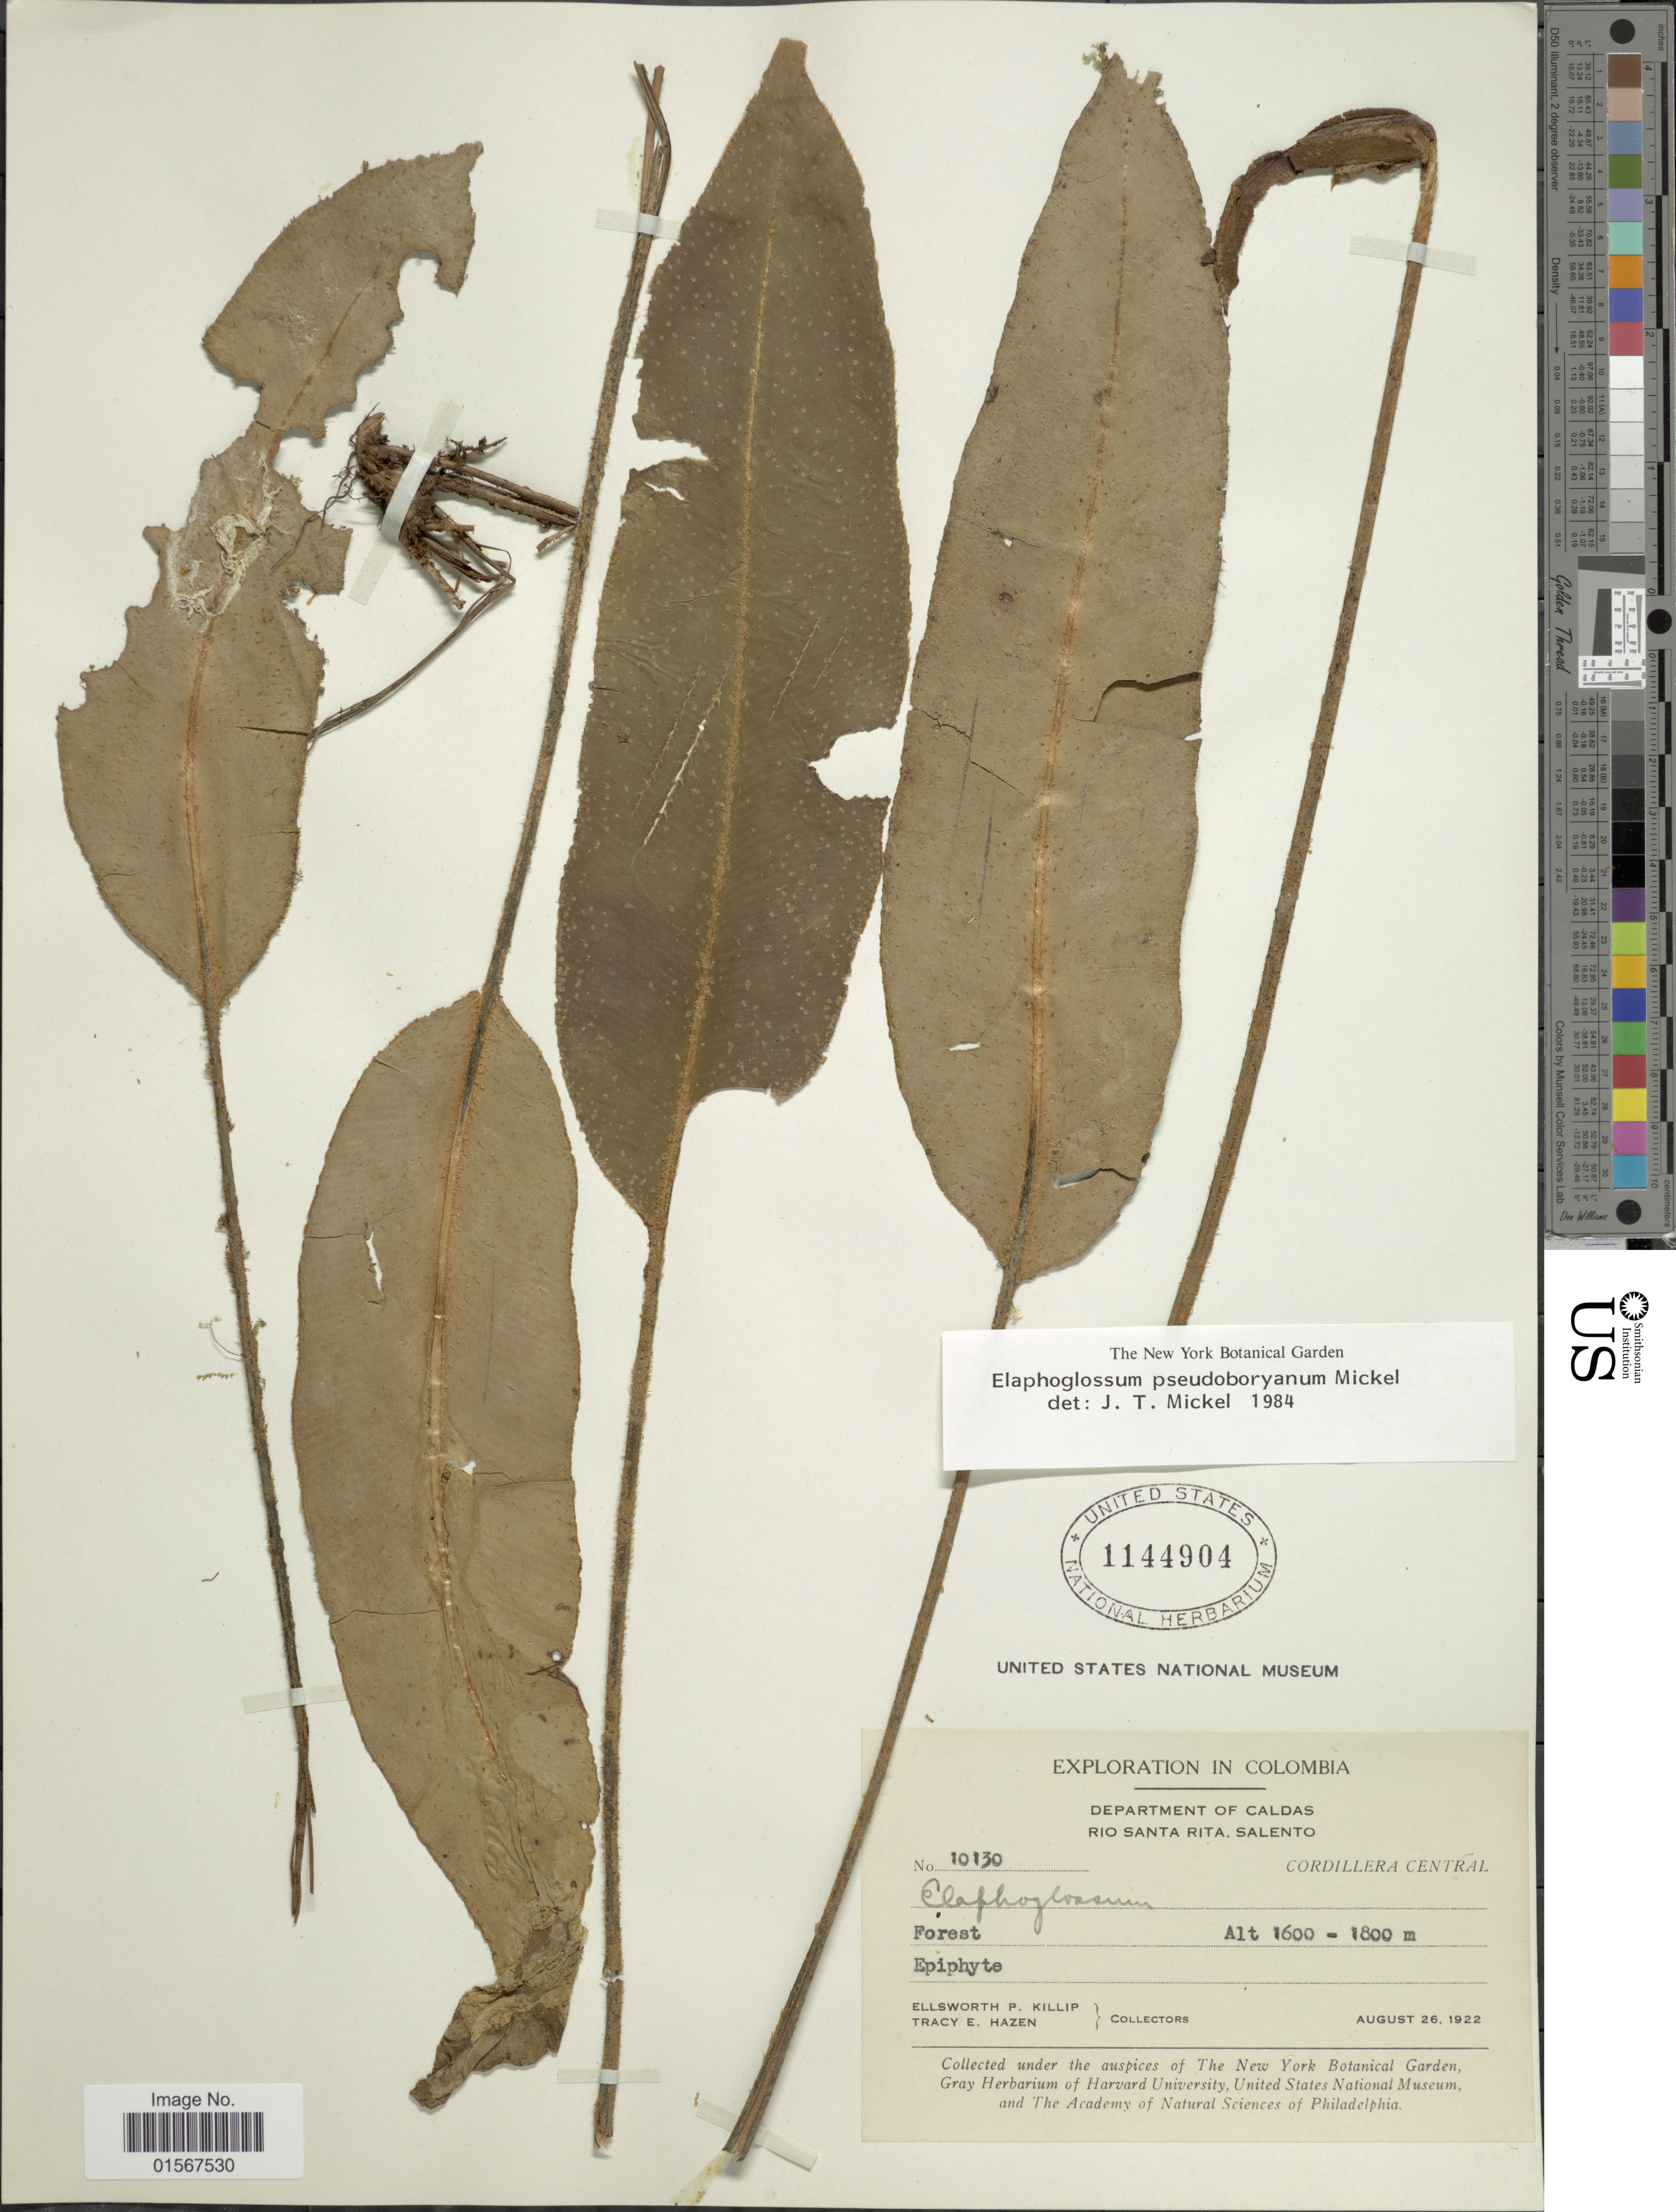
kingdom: Plantae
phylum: Tracheophyta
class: Polypodiopsida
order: Polypodiales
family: Dryopteridaceae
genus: Elaphoglossum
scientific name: Elaphoglossum pseudoboryanum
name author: Mickel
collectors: E. P. Killip & T. E. Hazen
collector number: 10130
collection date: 1922-08-26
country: Colombia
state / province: Caldas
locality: Colombia, Department of Caldas, Rio Santa Rita, Salento, Cordillera Central.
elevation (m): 1600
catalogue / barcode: US 1144904